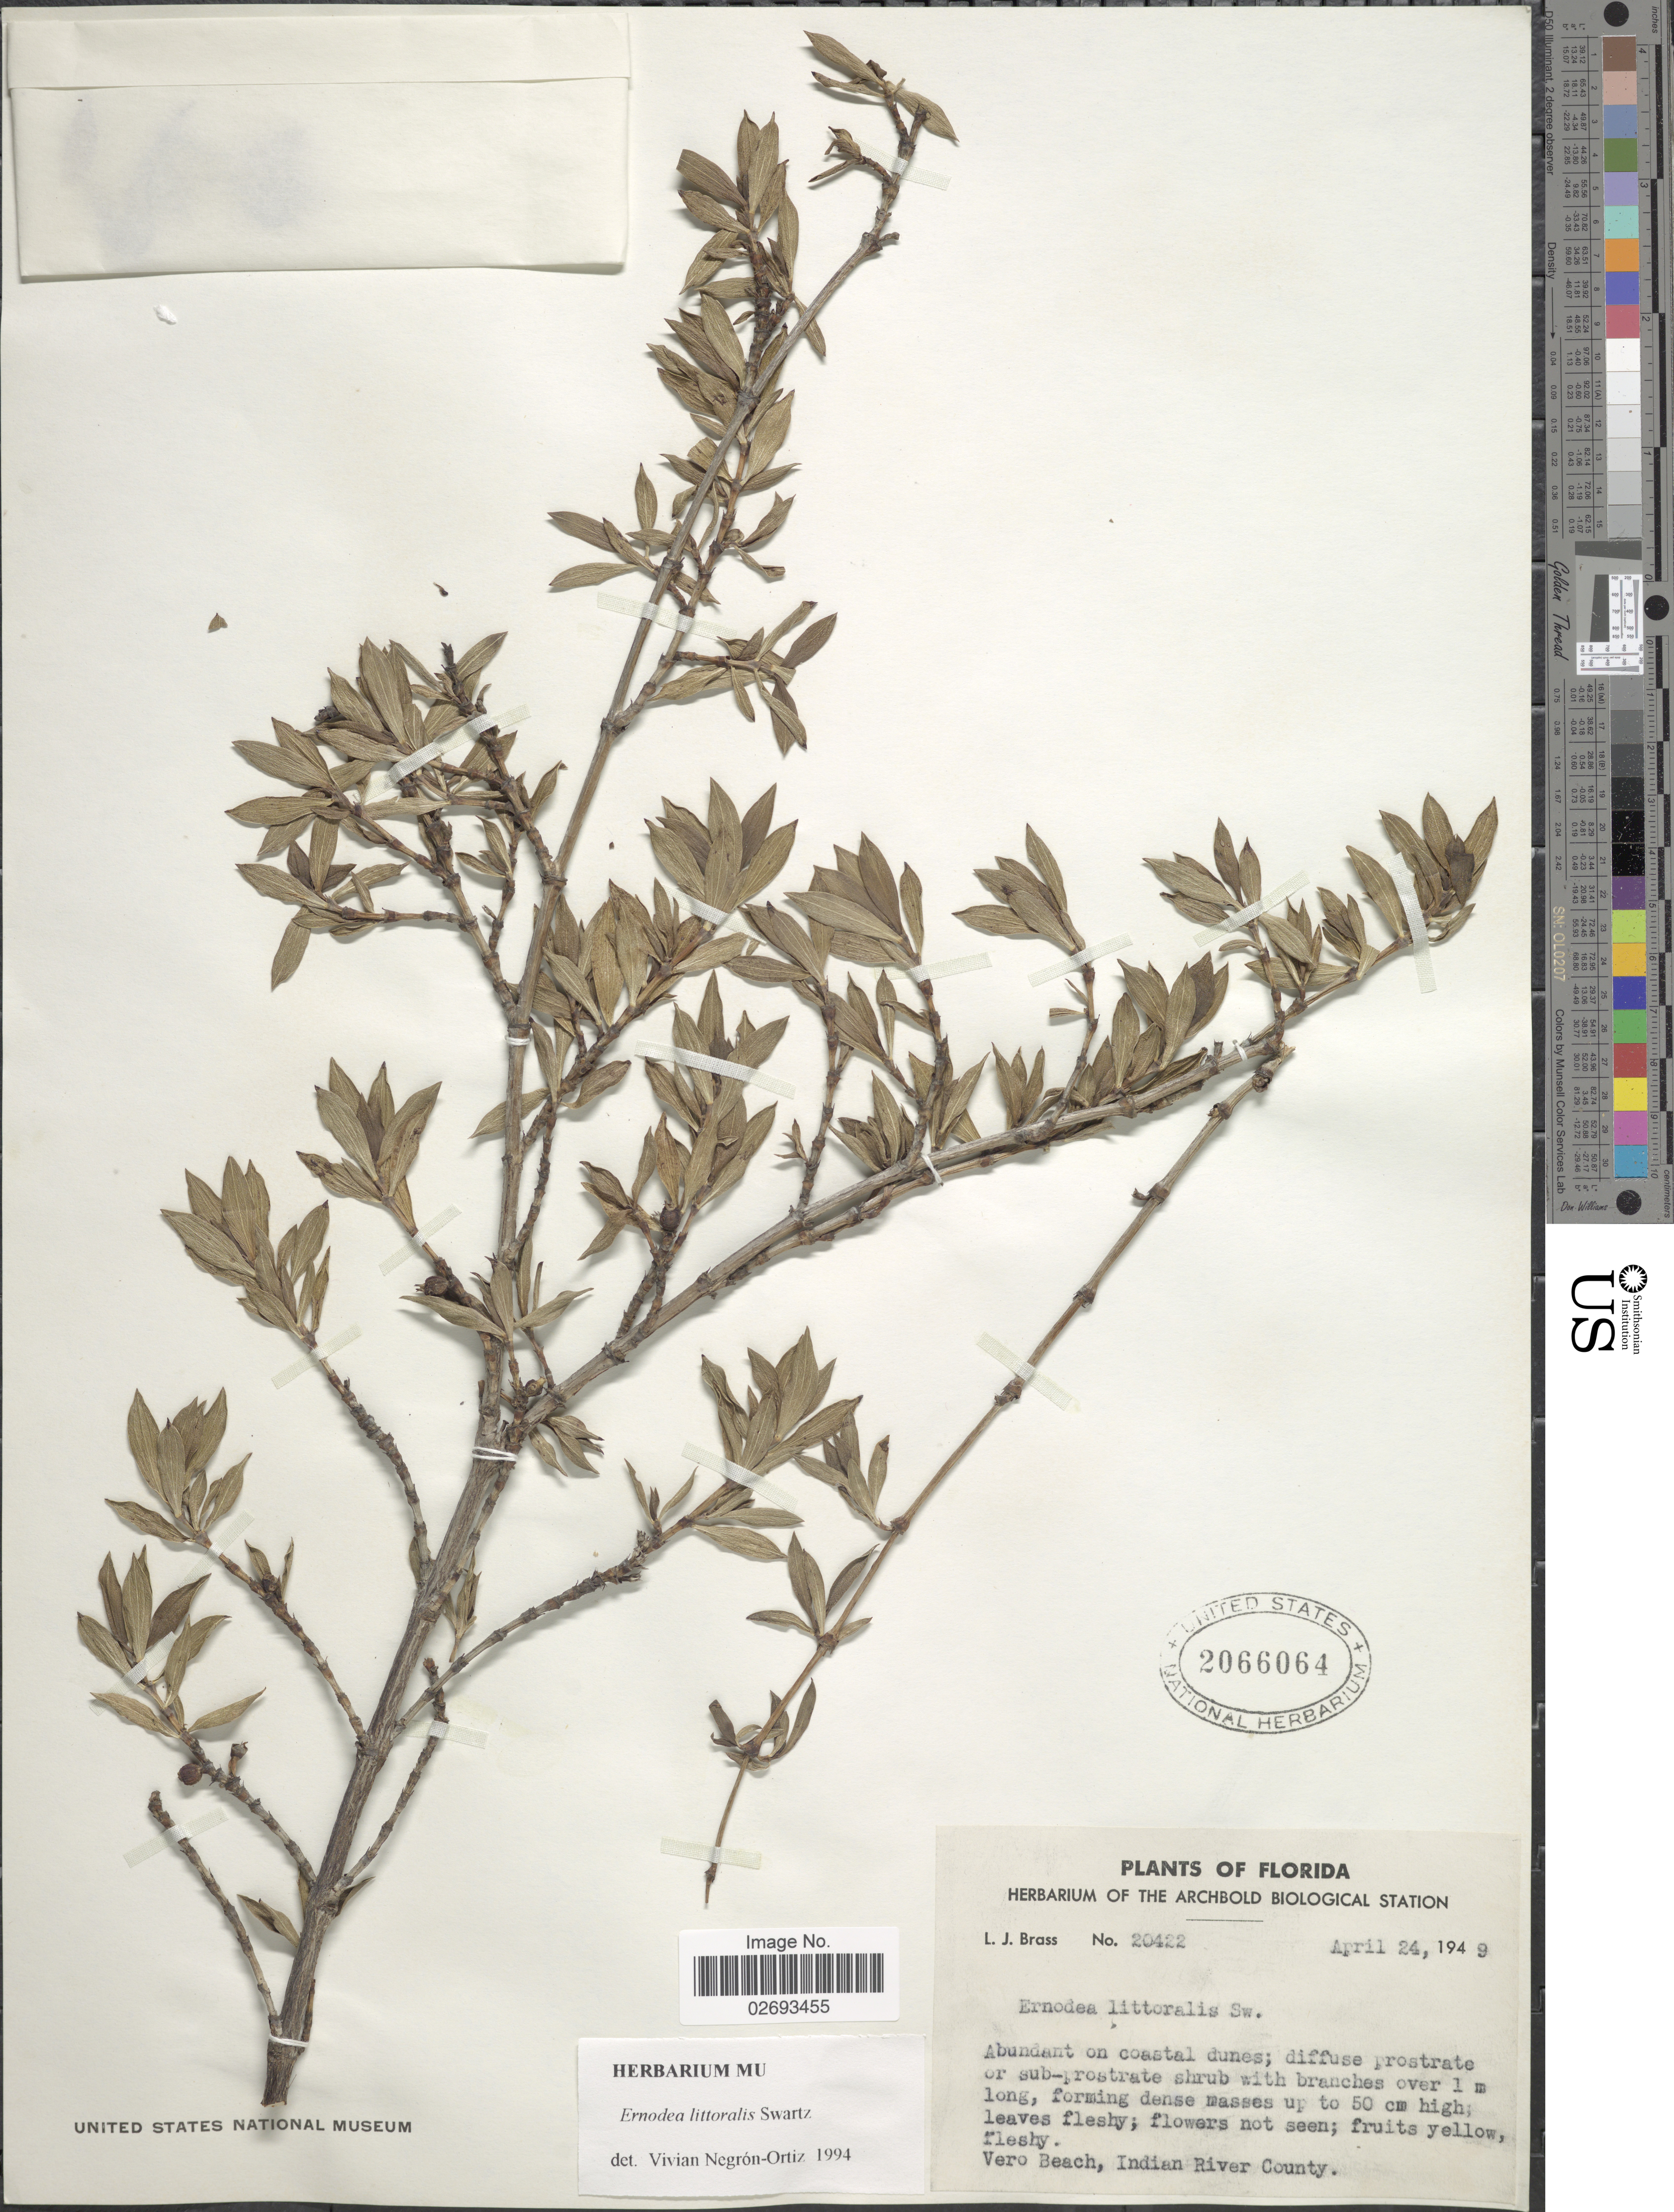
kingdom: Plantae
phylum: Tracheophyta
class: Magnoliopsida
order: Gentianales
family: Rubiaceae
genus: Ernodea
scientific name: Ernodea littoralis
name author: Sw.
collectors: L. J. Brass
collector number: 20422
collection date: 1949-04-24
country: United States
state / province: Florida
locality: Vero Beach, Indian River County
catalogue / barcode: US 2066064